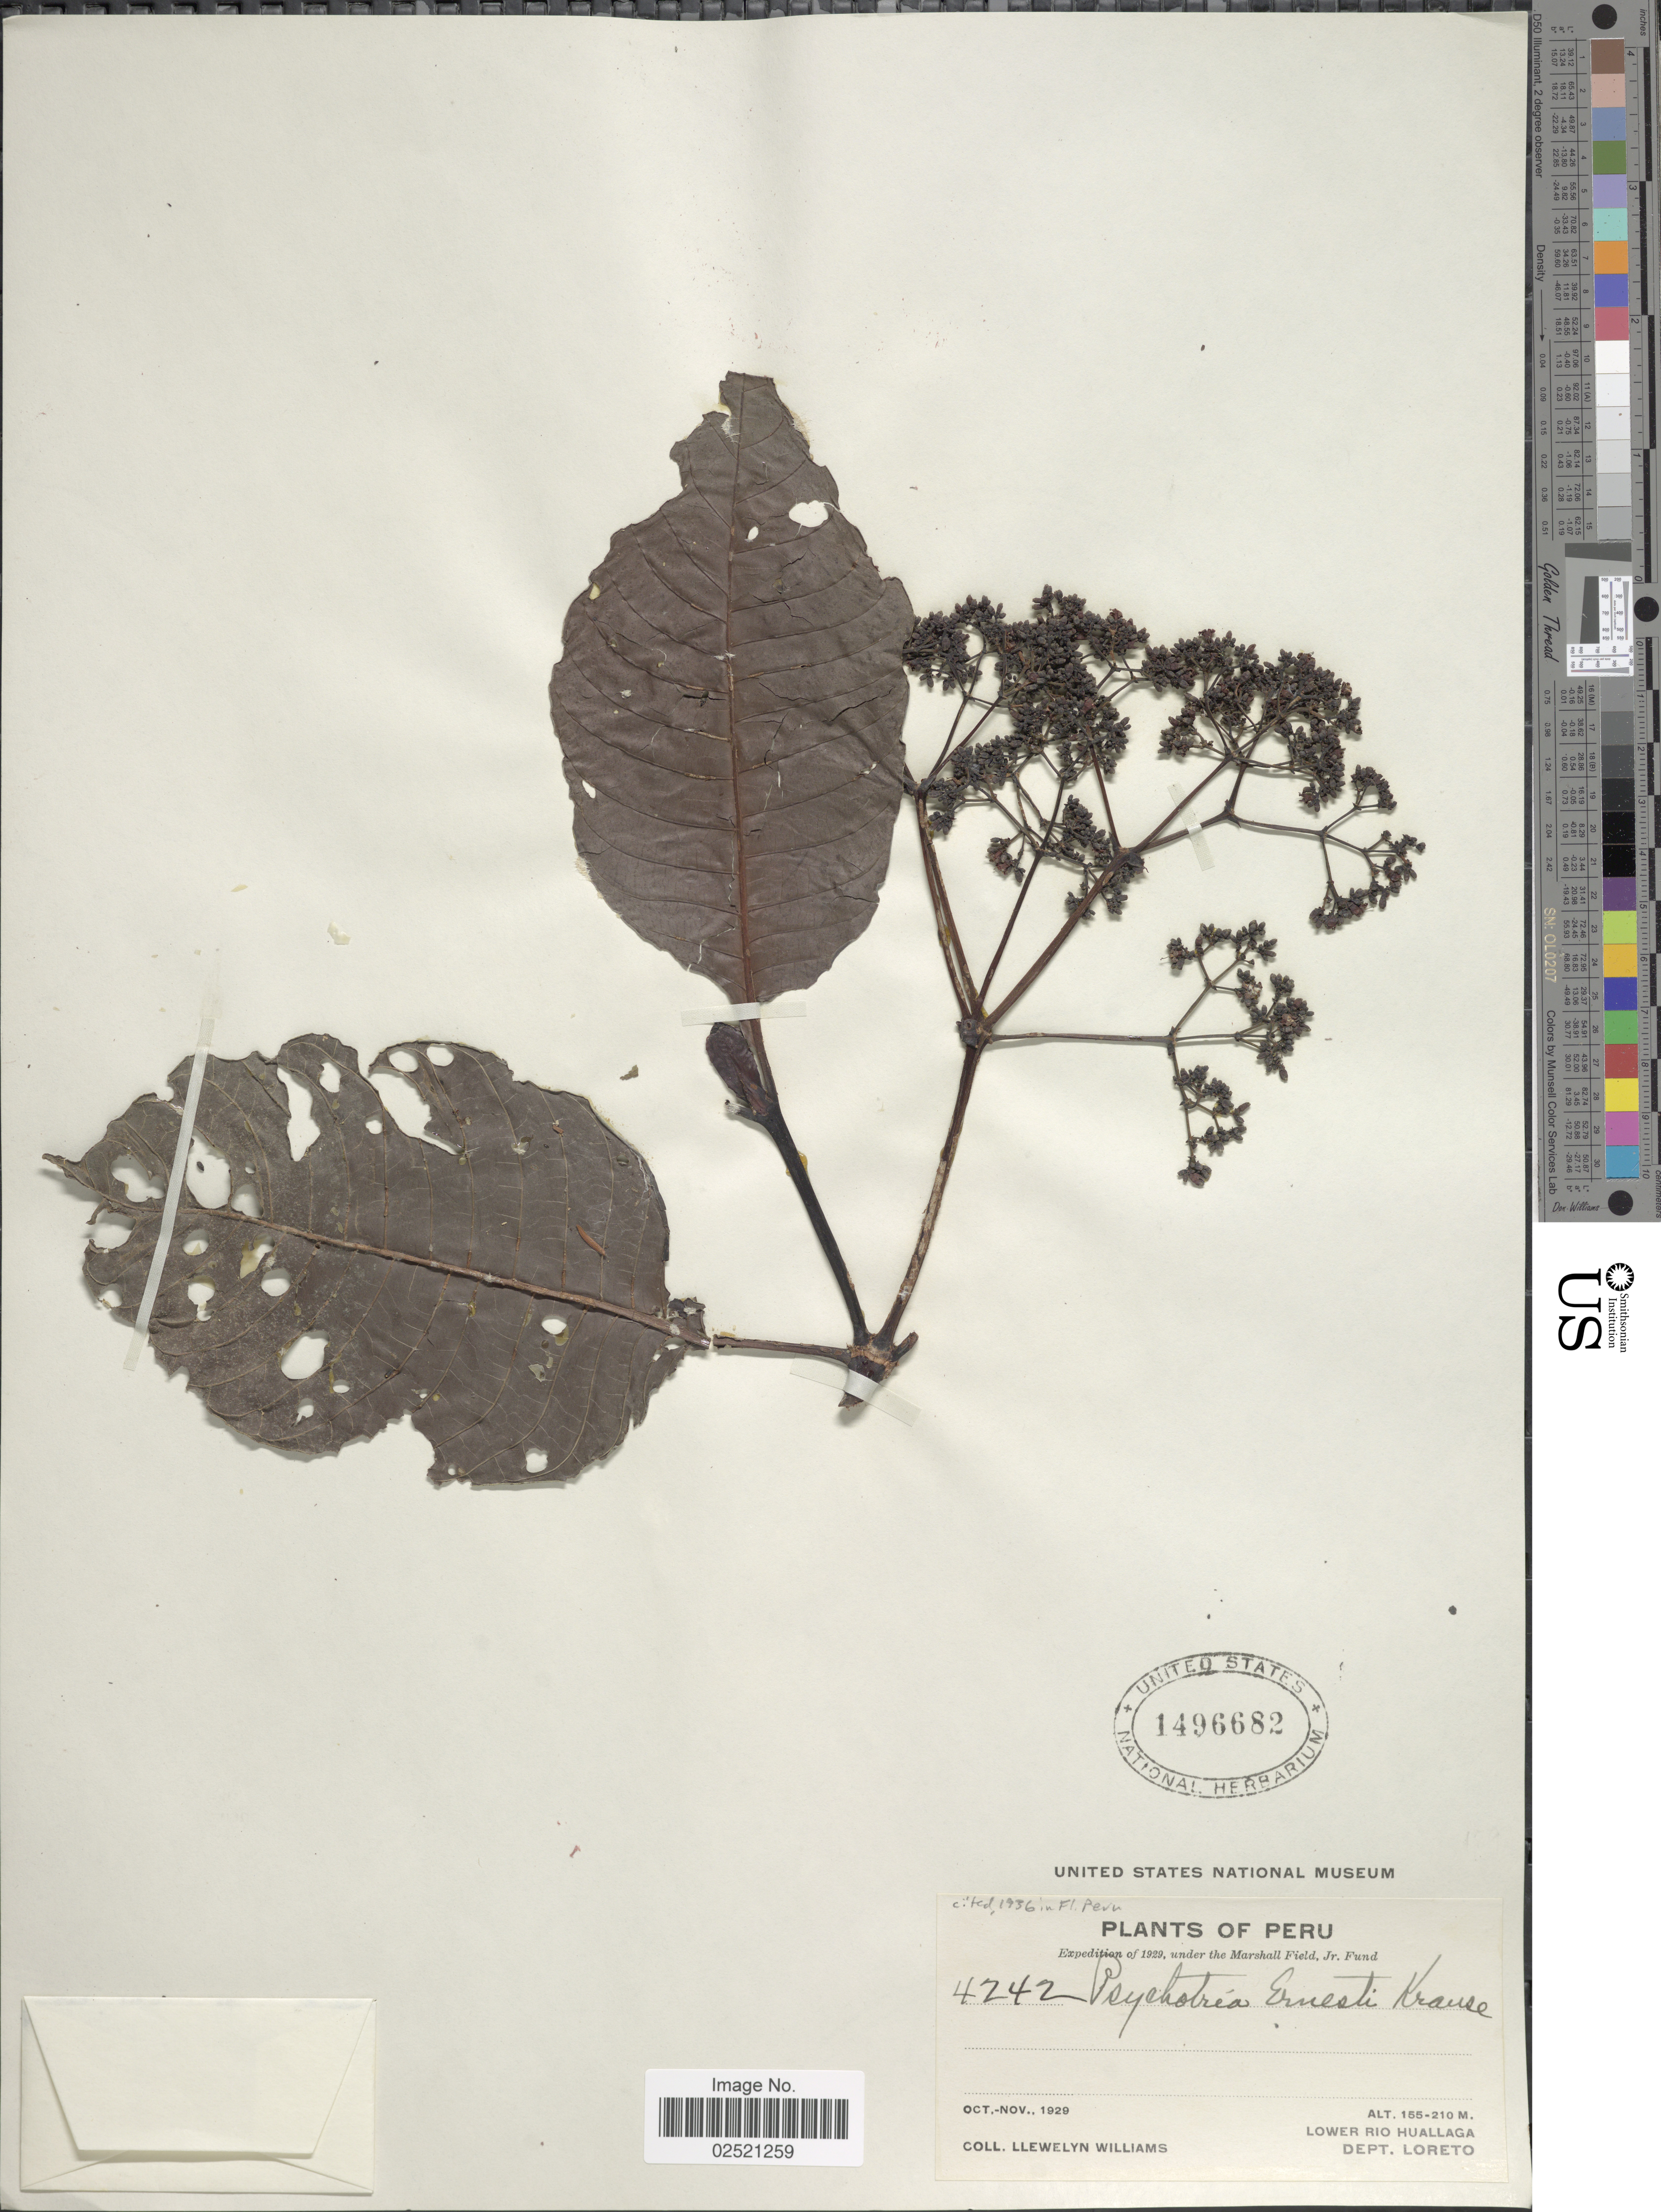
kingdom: Plantae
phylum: Tracheophyta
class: Magnoliopsida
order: Gentianales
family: Rubiaceae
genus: Psychotria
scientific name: Psychotria ernestii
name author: K. Krause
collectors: Ll. Williams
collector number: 4242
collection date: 1929-10/1929-11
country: Peru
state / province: Loreto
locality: Lower Rio Huallaga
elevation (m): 155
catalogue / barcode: US 1496682